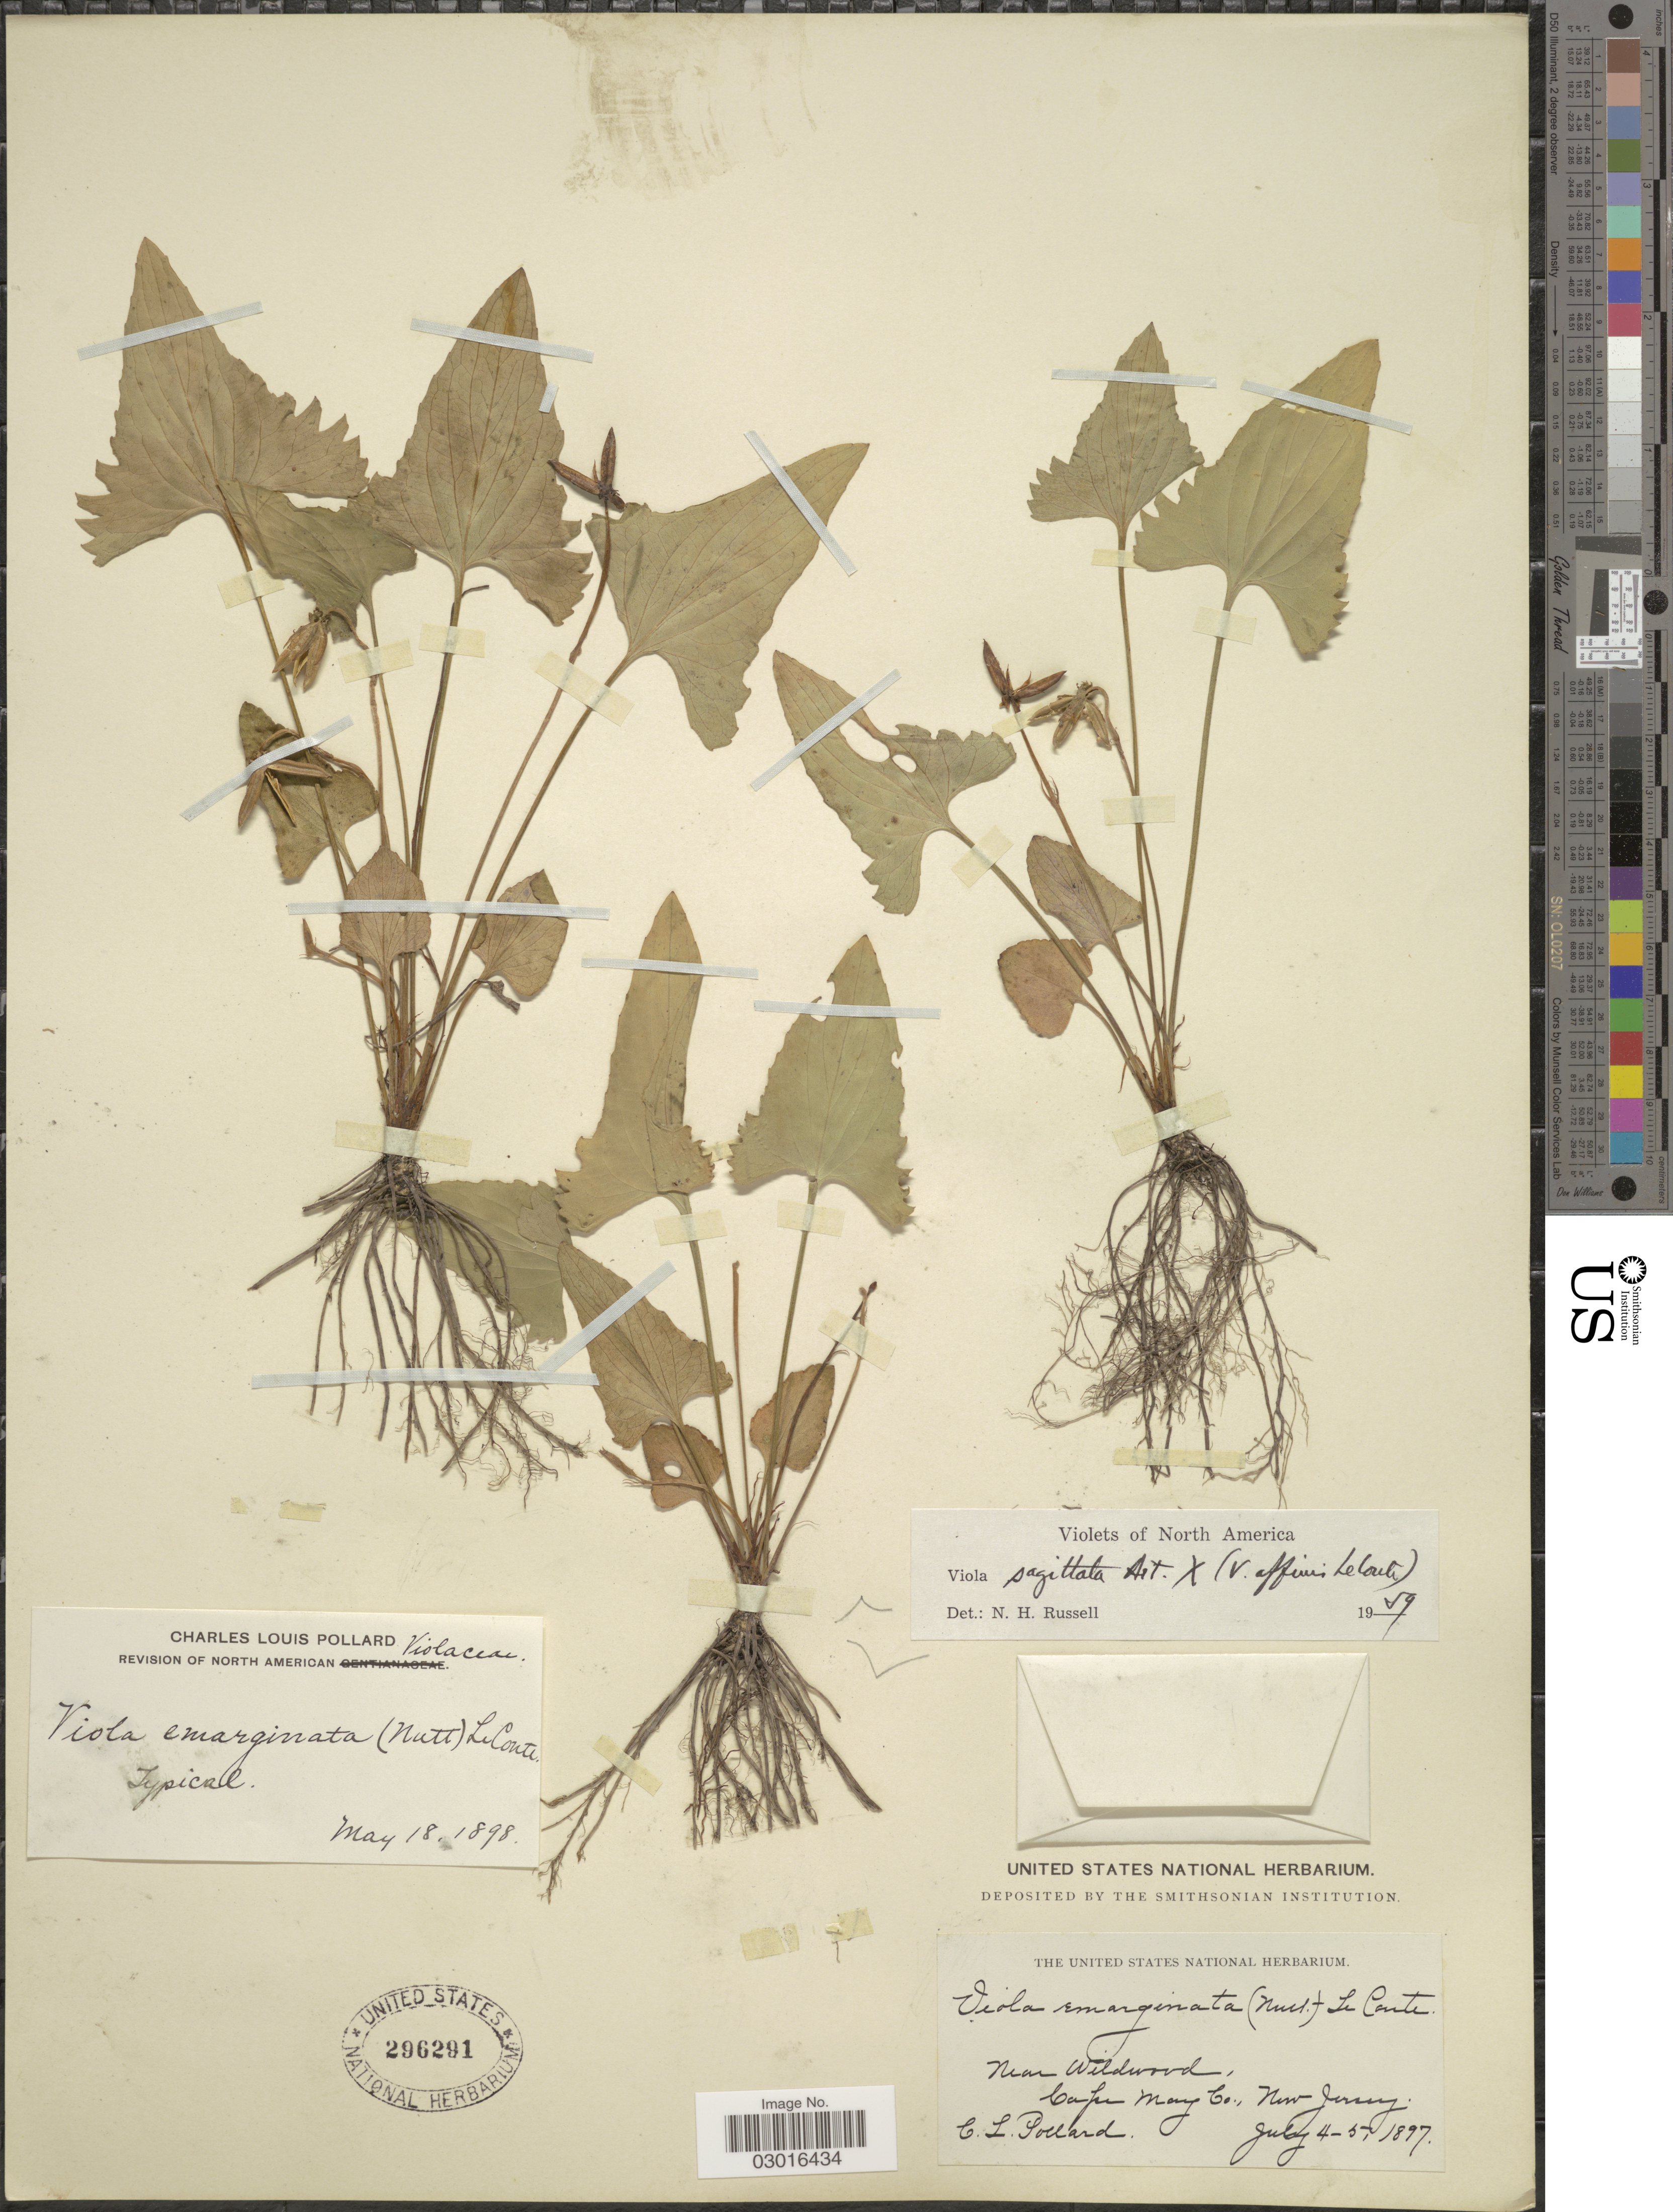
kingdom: Plantae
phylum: Tracheophyta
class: Magnoliopsida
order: Malpighiales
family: Violaceae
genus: Viola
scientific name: Viola sagittata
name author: Aiton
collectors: C. L. Pollard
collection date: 1897-07-04/1897-07-05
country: United States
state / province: New Jersey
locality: Near Wildwood, Cape May Co.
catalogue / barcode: US 296291